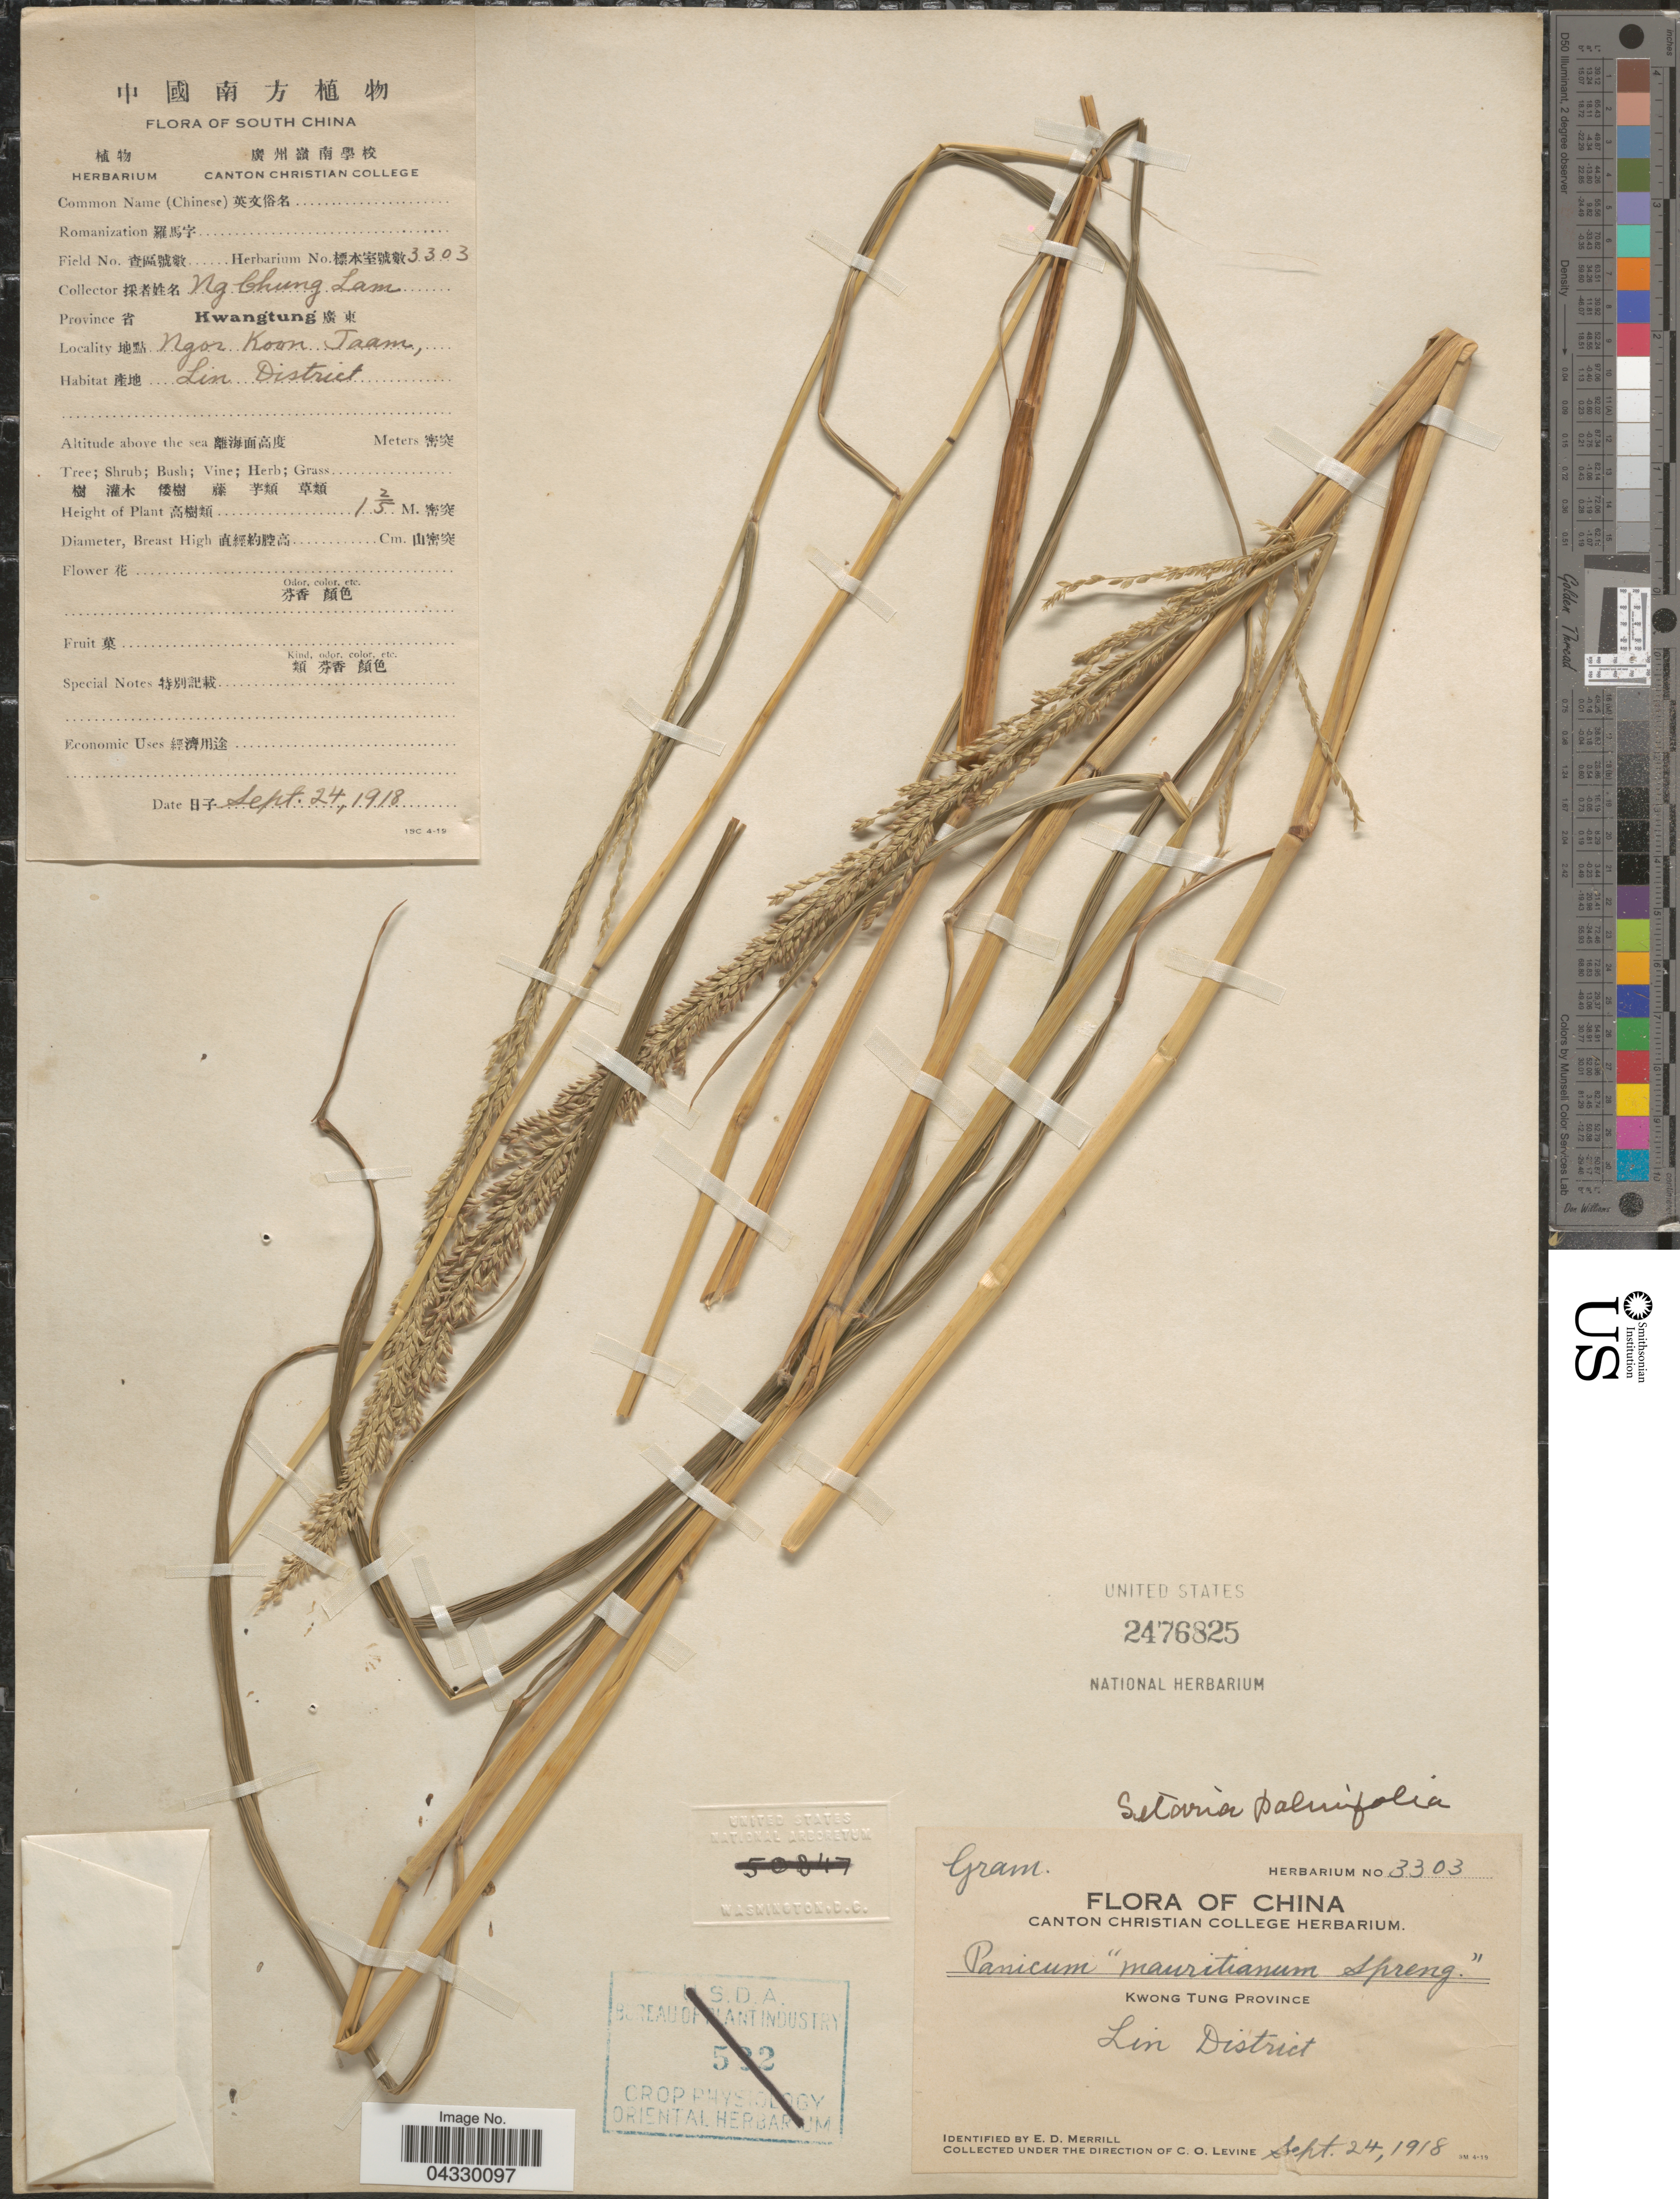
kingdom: Plantae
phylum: Tracheophyta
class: Liliopsida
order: Poales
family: Poaceae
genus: Setaria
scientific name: Setaria palmifolia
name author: (J. Koenig) Stapf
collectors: N. C. Lam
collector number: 3303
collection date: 1918-09-24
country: China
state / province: Guangdong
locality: South China. Province Kwangtung. X. Ngoi Koon Taam. Kwong Tung Province. Lin District.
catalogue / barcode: US 2476825